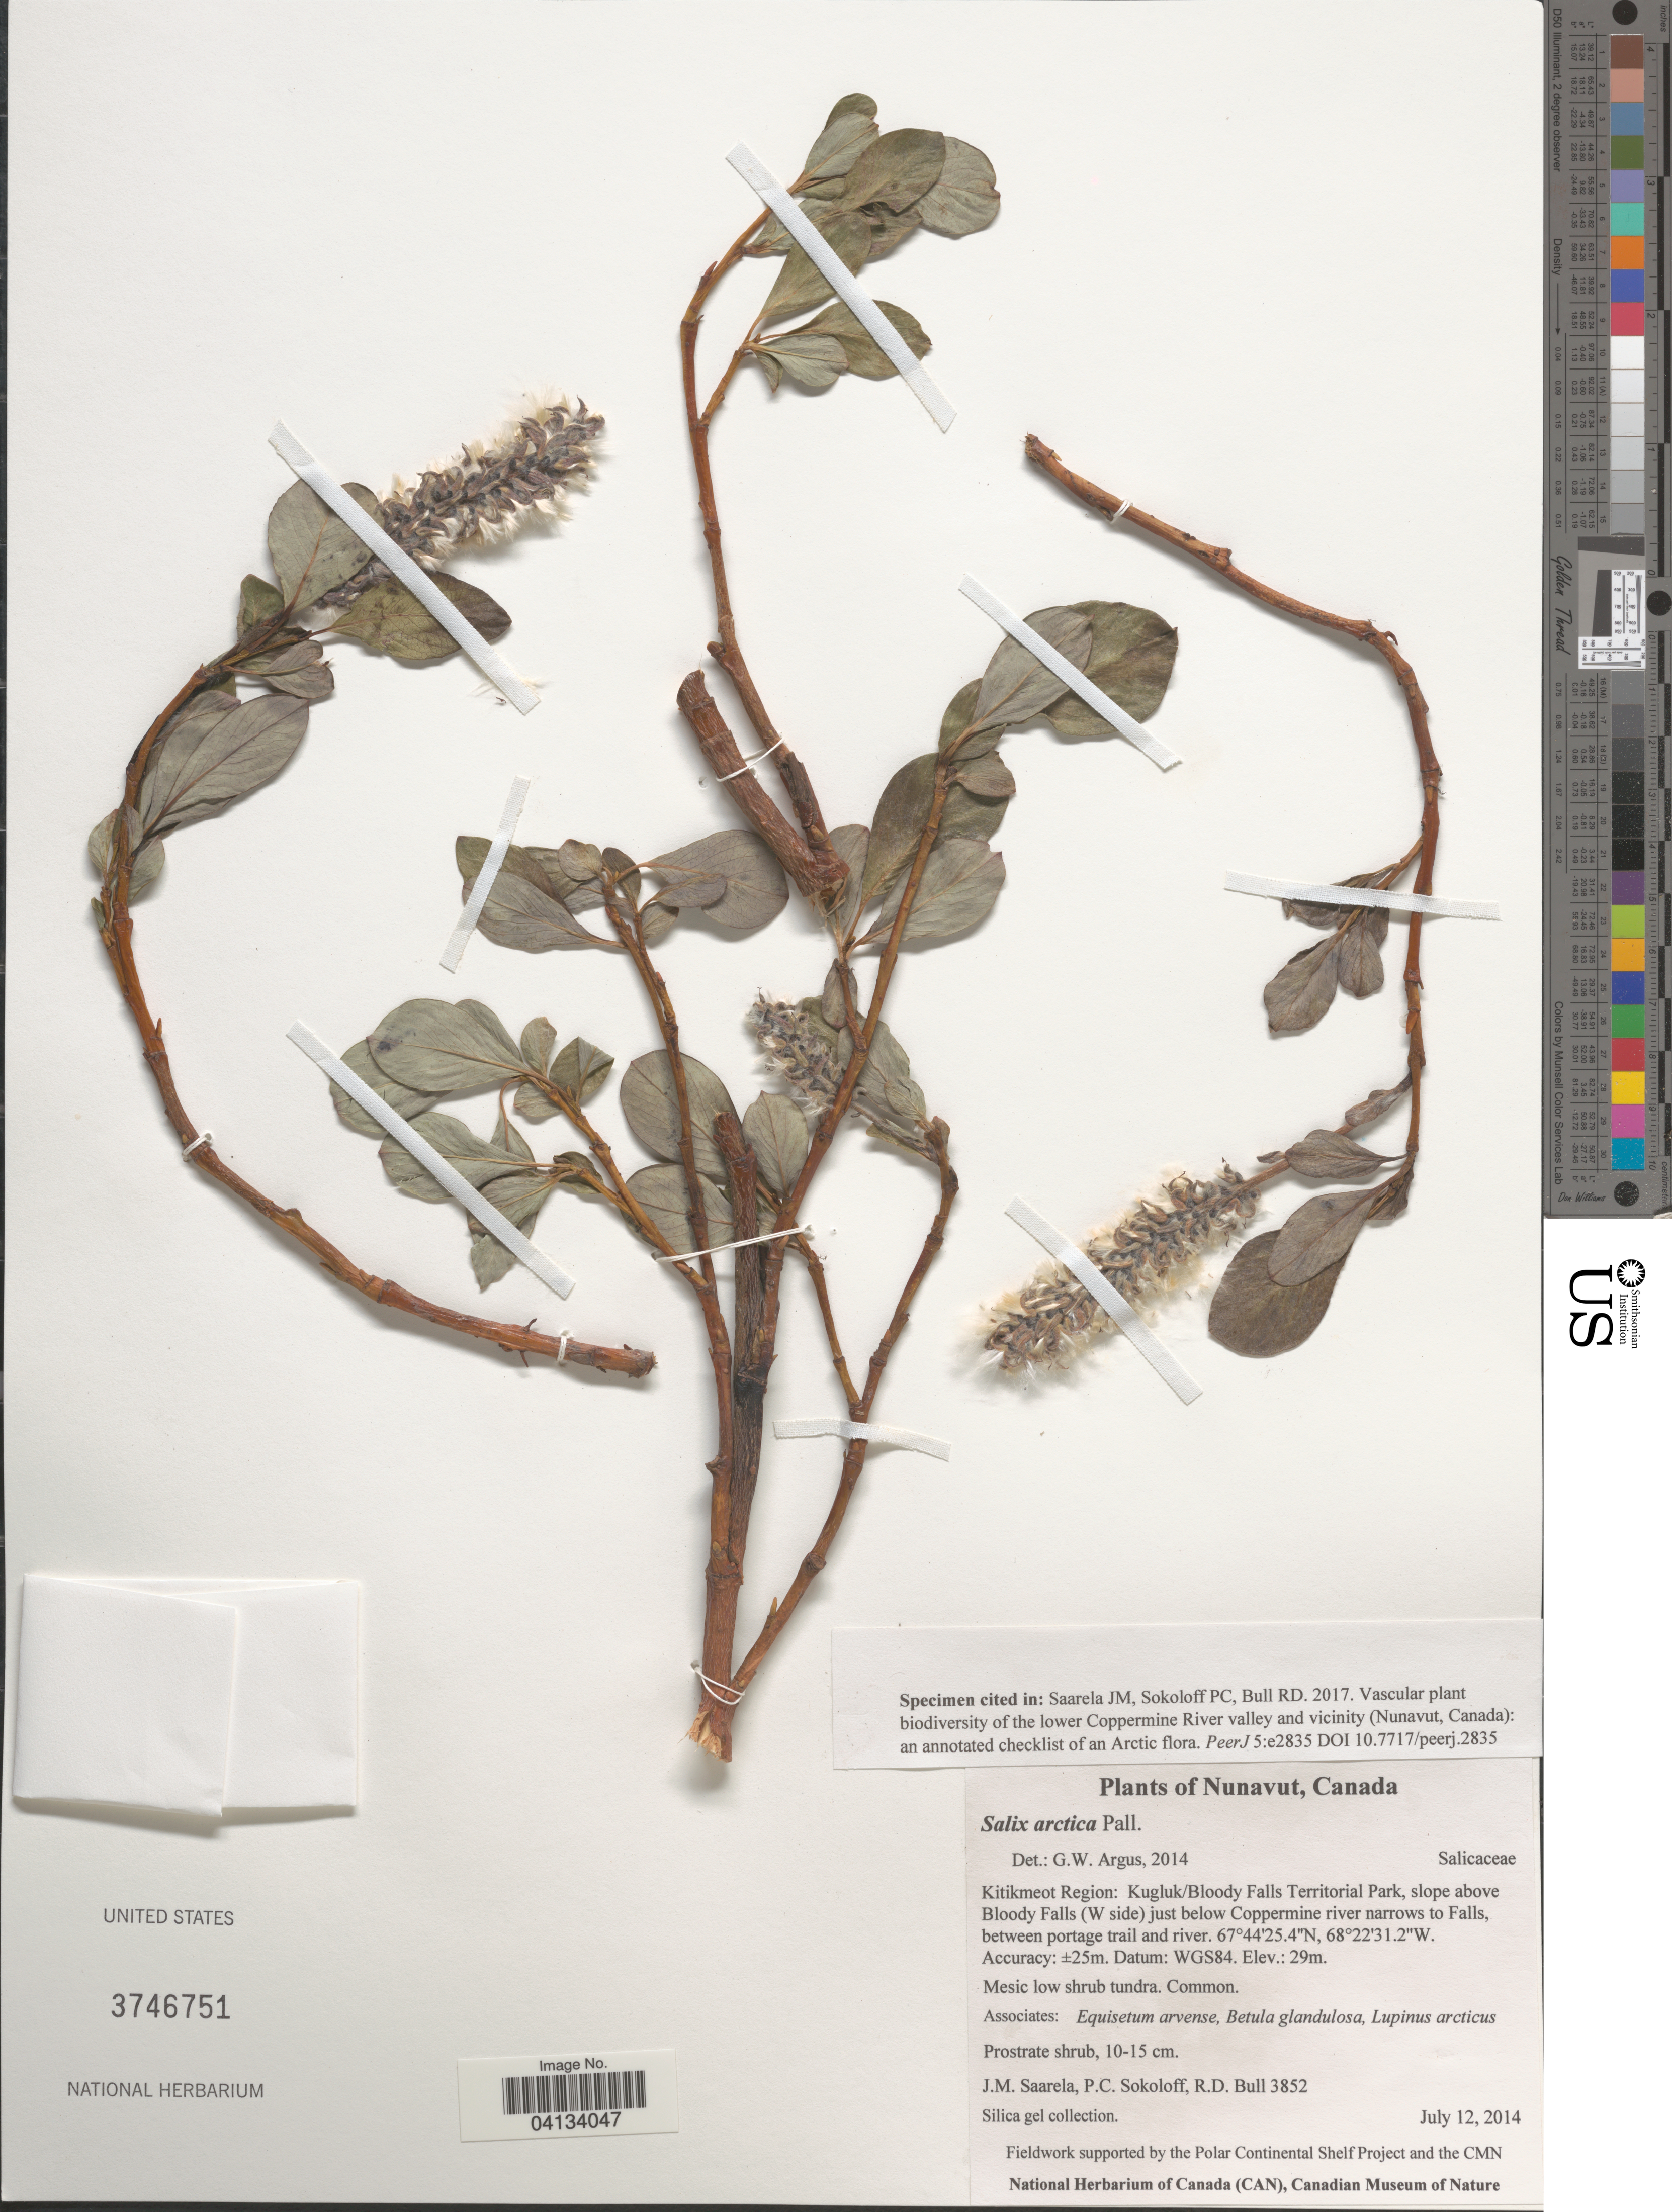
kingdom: Plantae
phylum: Tracheophyta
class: Magnoliopsida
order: Malpighiales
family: Salicaceae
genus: Salix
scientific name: Salix arctica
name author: Pall.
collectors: J. Saarela, P. Sokoloff & R. Bull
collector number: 3852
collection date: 2014-07-12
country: Canada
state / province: Nunavut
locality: Kitikmeot Region: Kugluk/Bloody Falls Territorial Park, slope above Bloody Falls (W side) just below Coppermine river narrows to Falls, between portage trail and river. WGS84.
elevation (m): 29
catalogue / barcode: US 3746751